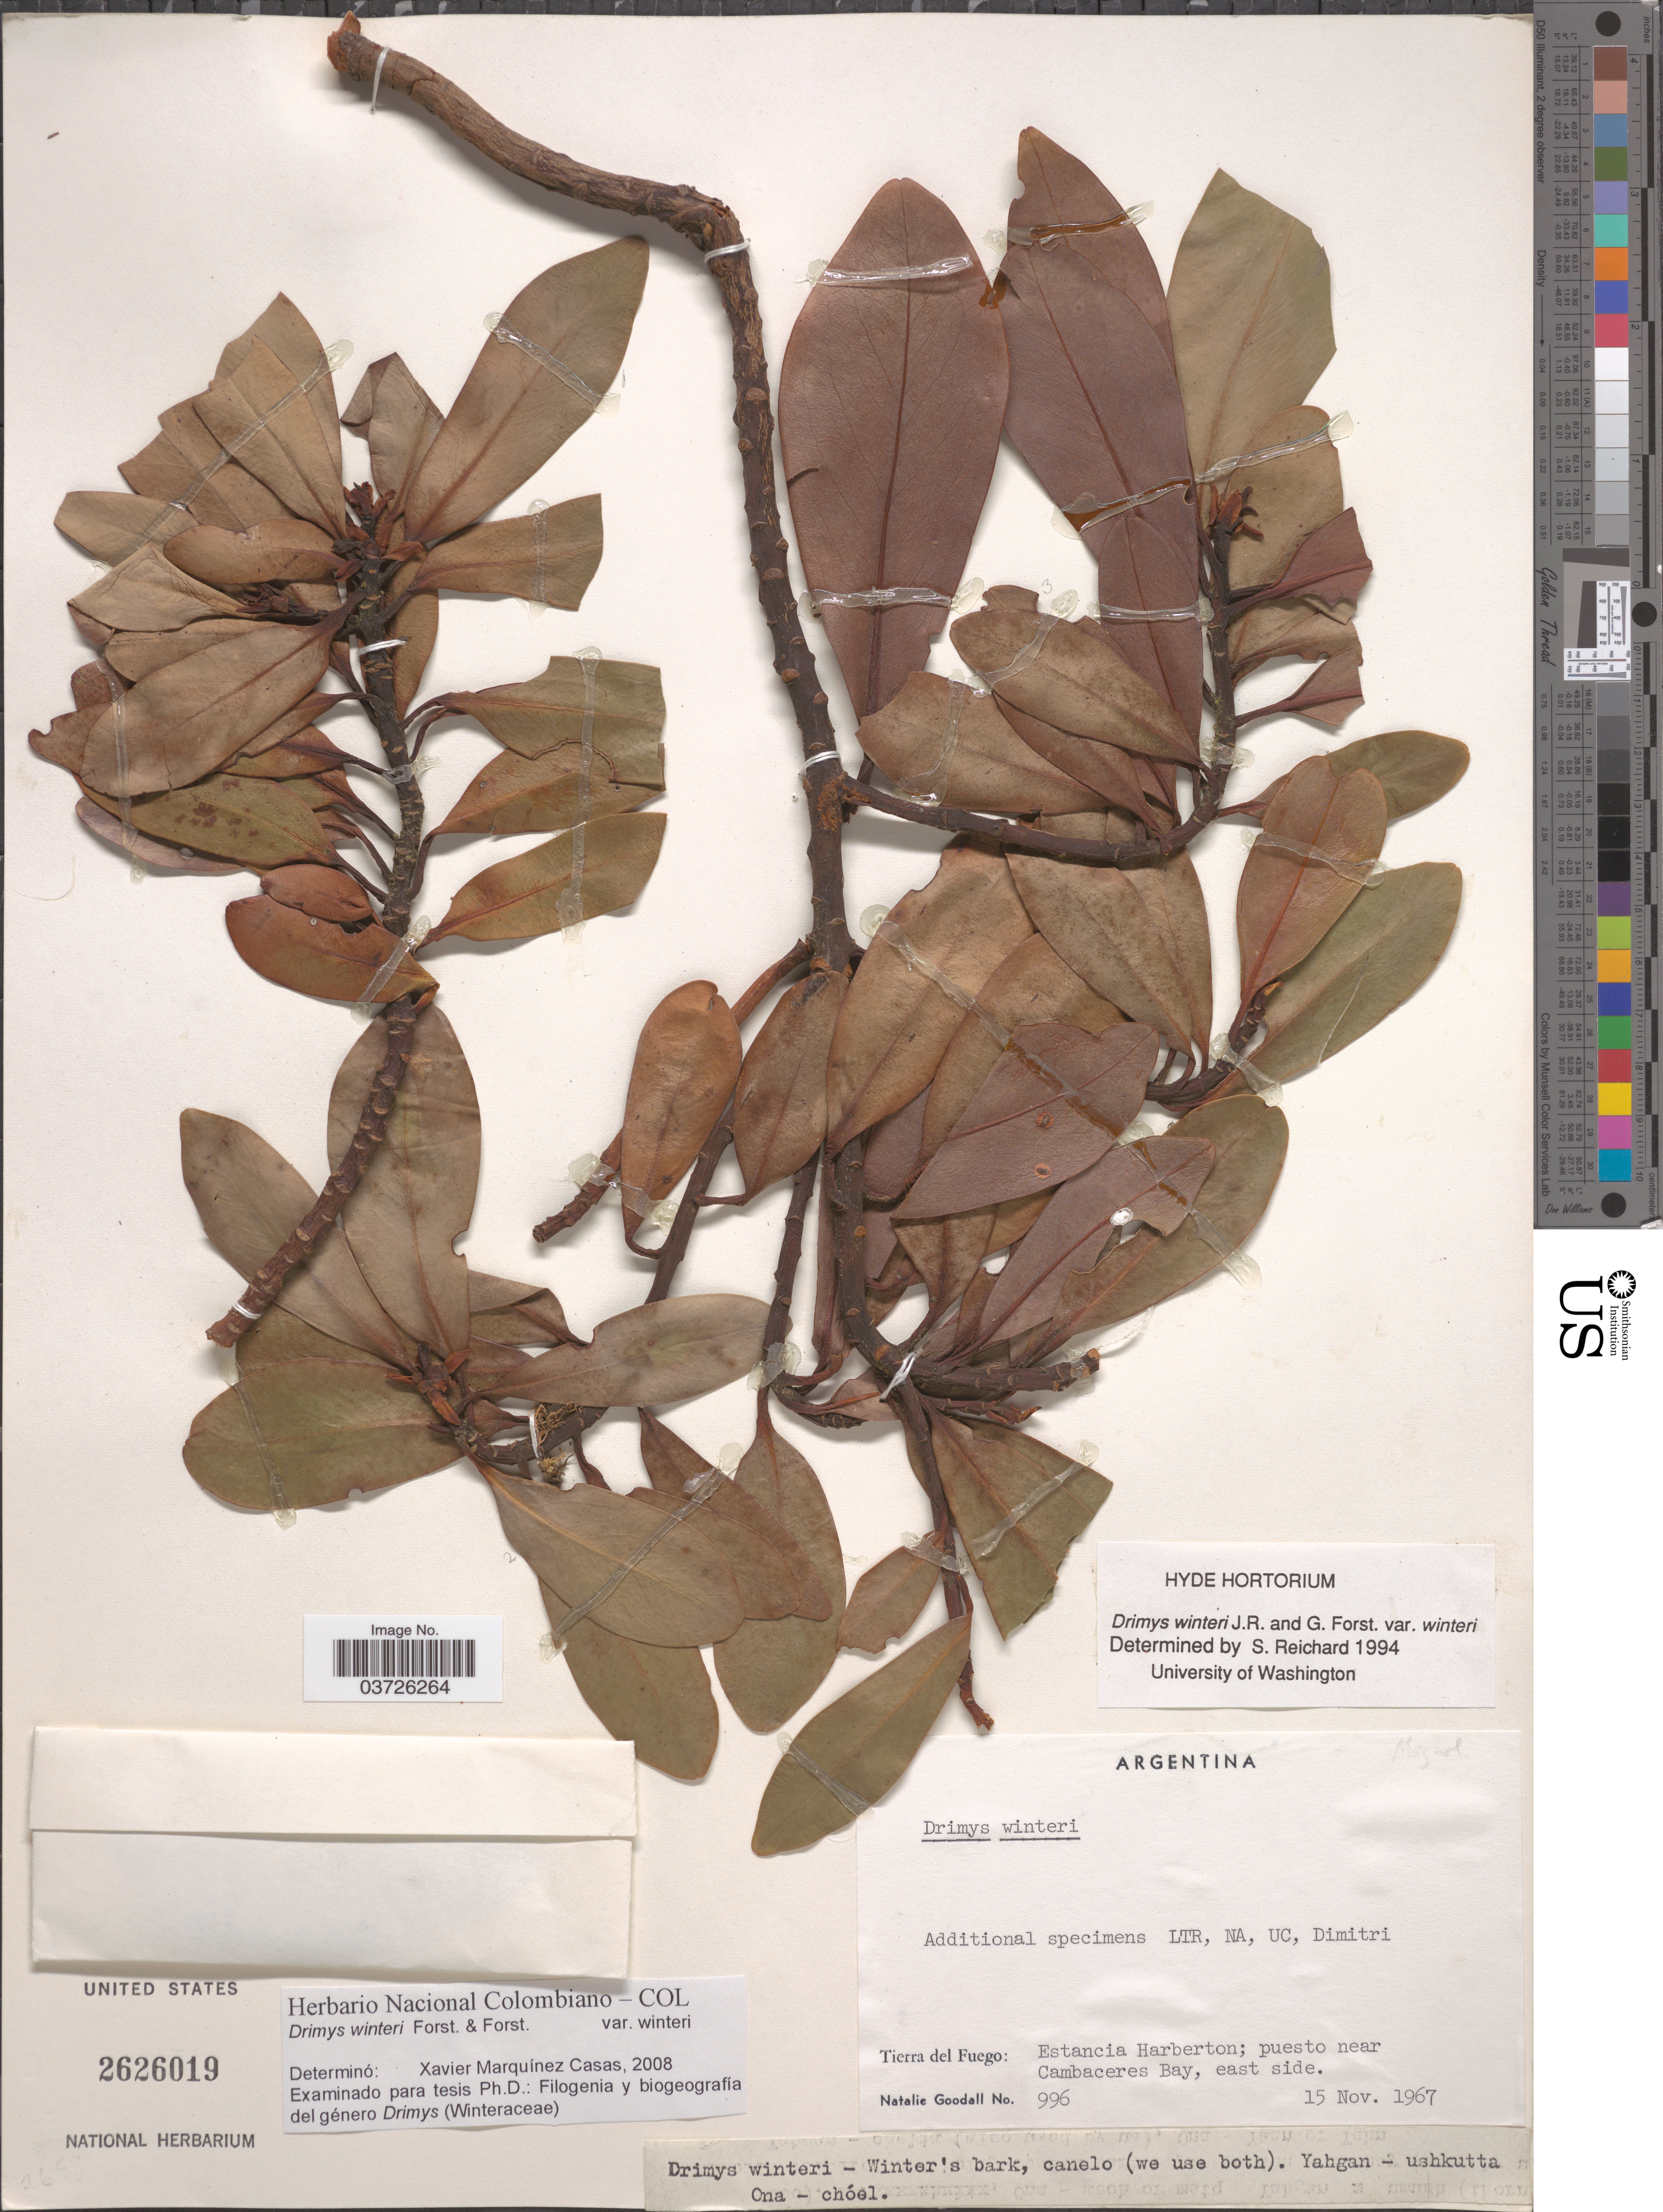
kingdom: Plantae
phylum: Tracheophyta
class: Magnoliopsida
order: Canellales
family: Winteraceae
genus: Drimys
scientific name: Drimys winteri var. winteri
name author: J.R. Forst. & G. Forst.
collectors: N. Goodall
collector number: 996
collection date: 1967-11-15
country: Argentina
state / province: Tierra del Fuego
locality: Estancia Harberton; puesto near Cambaceres Bay, east side.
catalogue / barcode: US 2626019